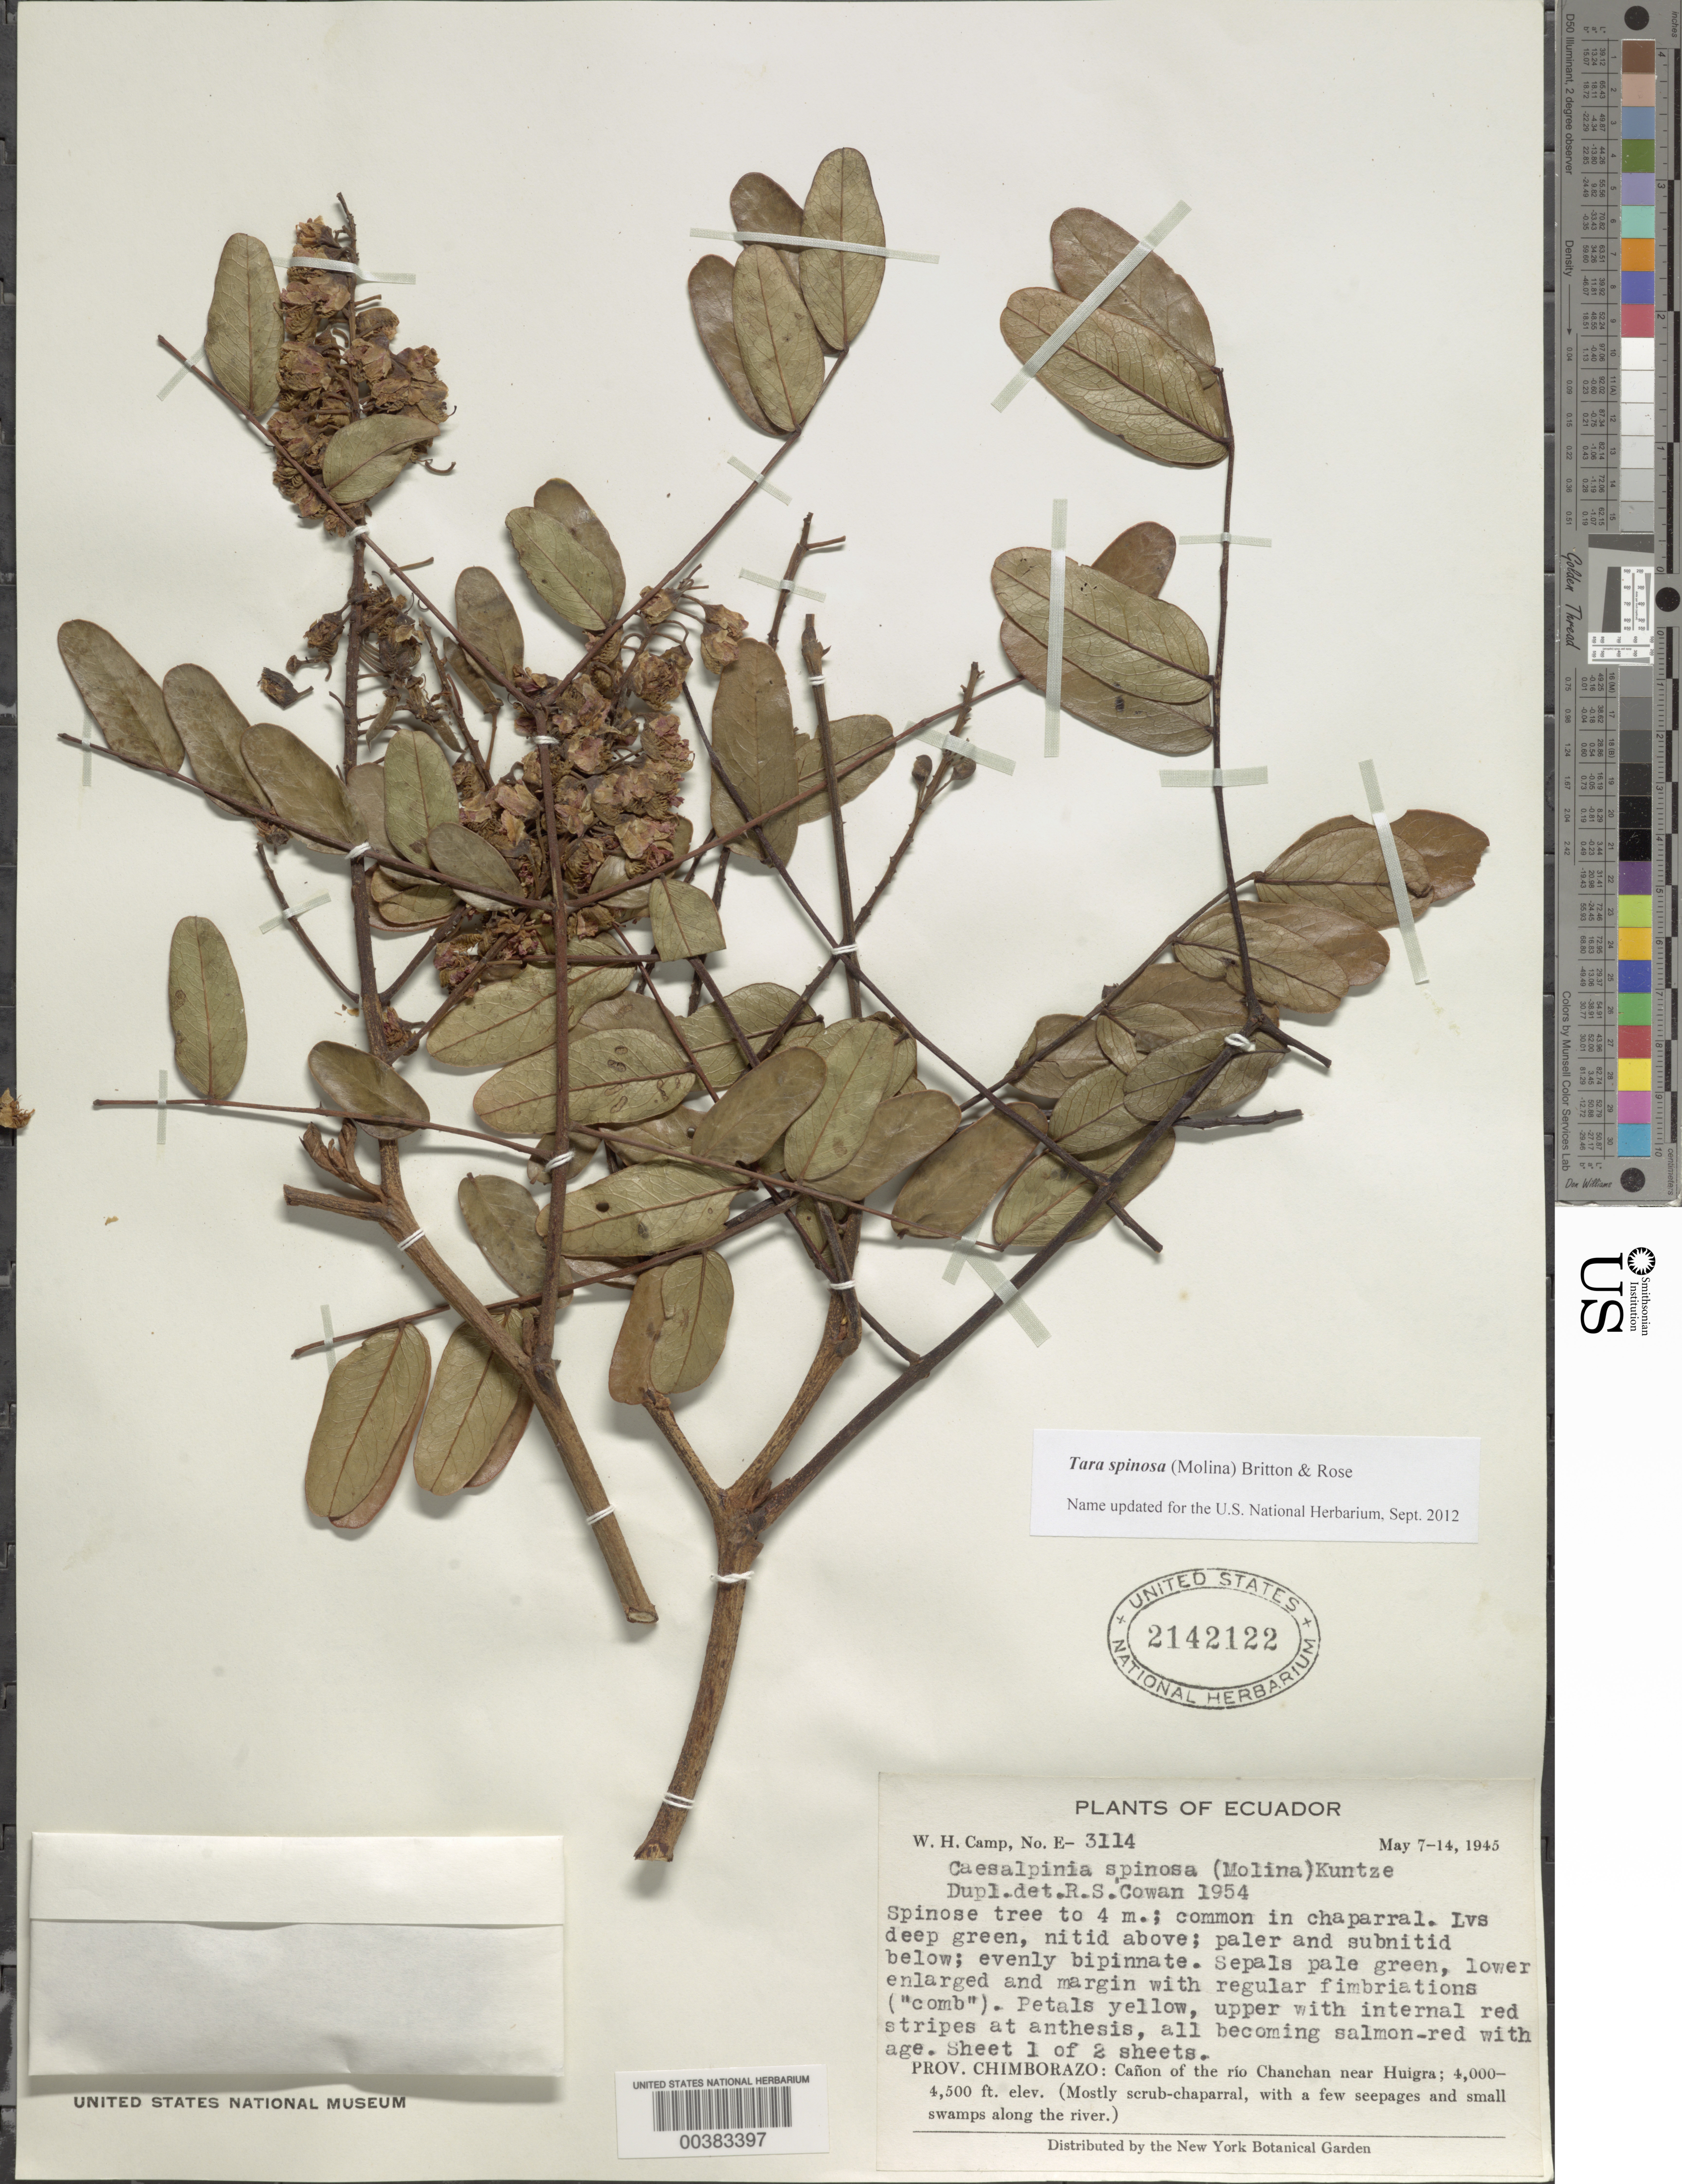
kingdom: Plantae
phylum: Tracheophyta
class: Magnoliopsida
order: Fabales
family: Fabaceae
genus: Tara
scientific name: Tara spinosa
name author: (Molina) Britton & Rose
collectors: W. H. Camp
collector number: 3114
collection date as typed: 07 May 1945 to 14 May 1945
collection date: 1945-05-07/1945-05-14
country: Ecuador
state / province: Chimborazo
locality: Canon of the Rio Chanchan near Huigra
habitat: Scrub-chaparral along the river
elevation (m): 1219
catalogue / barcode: US 2142122